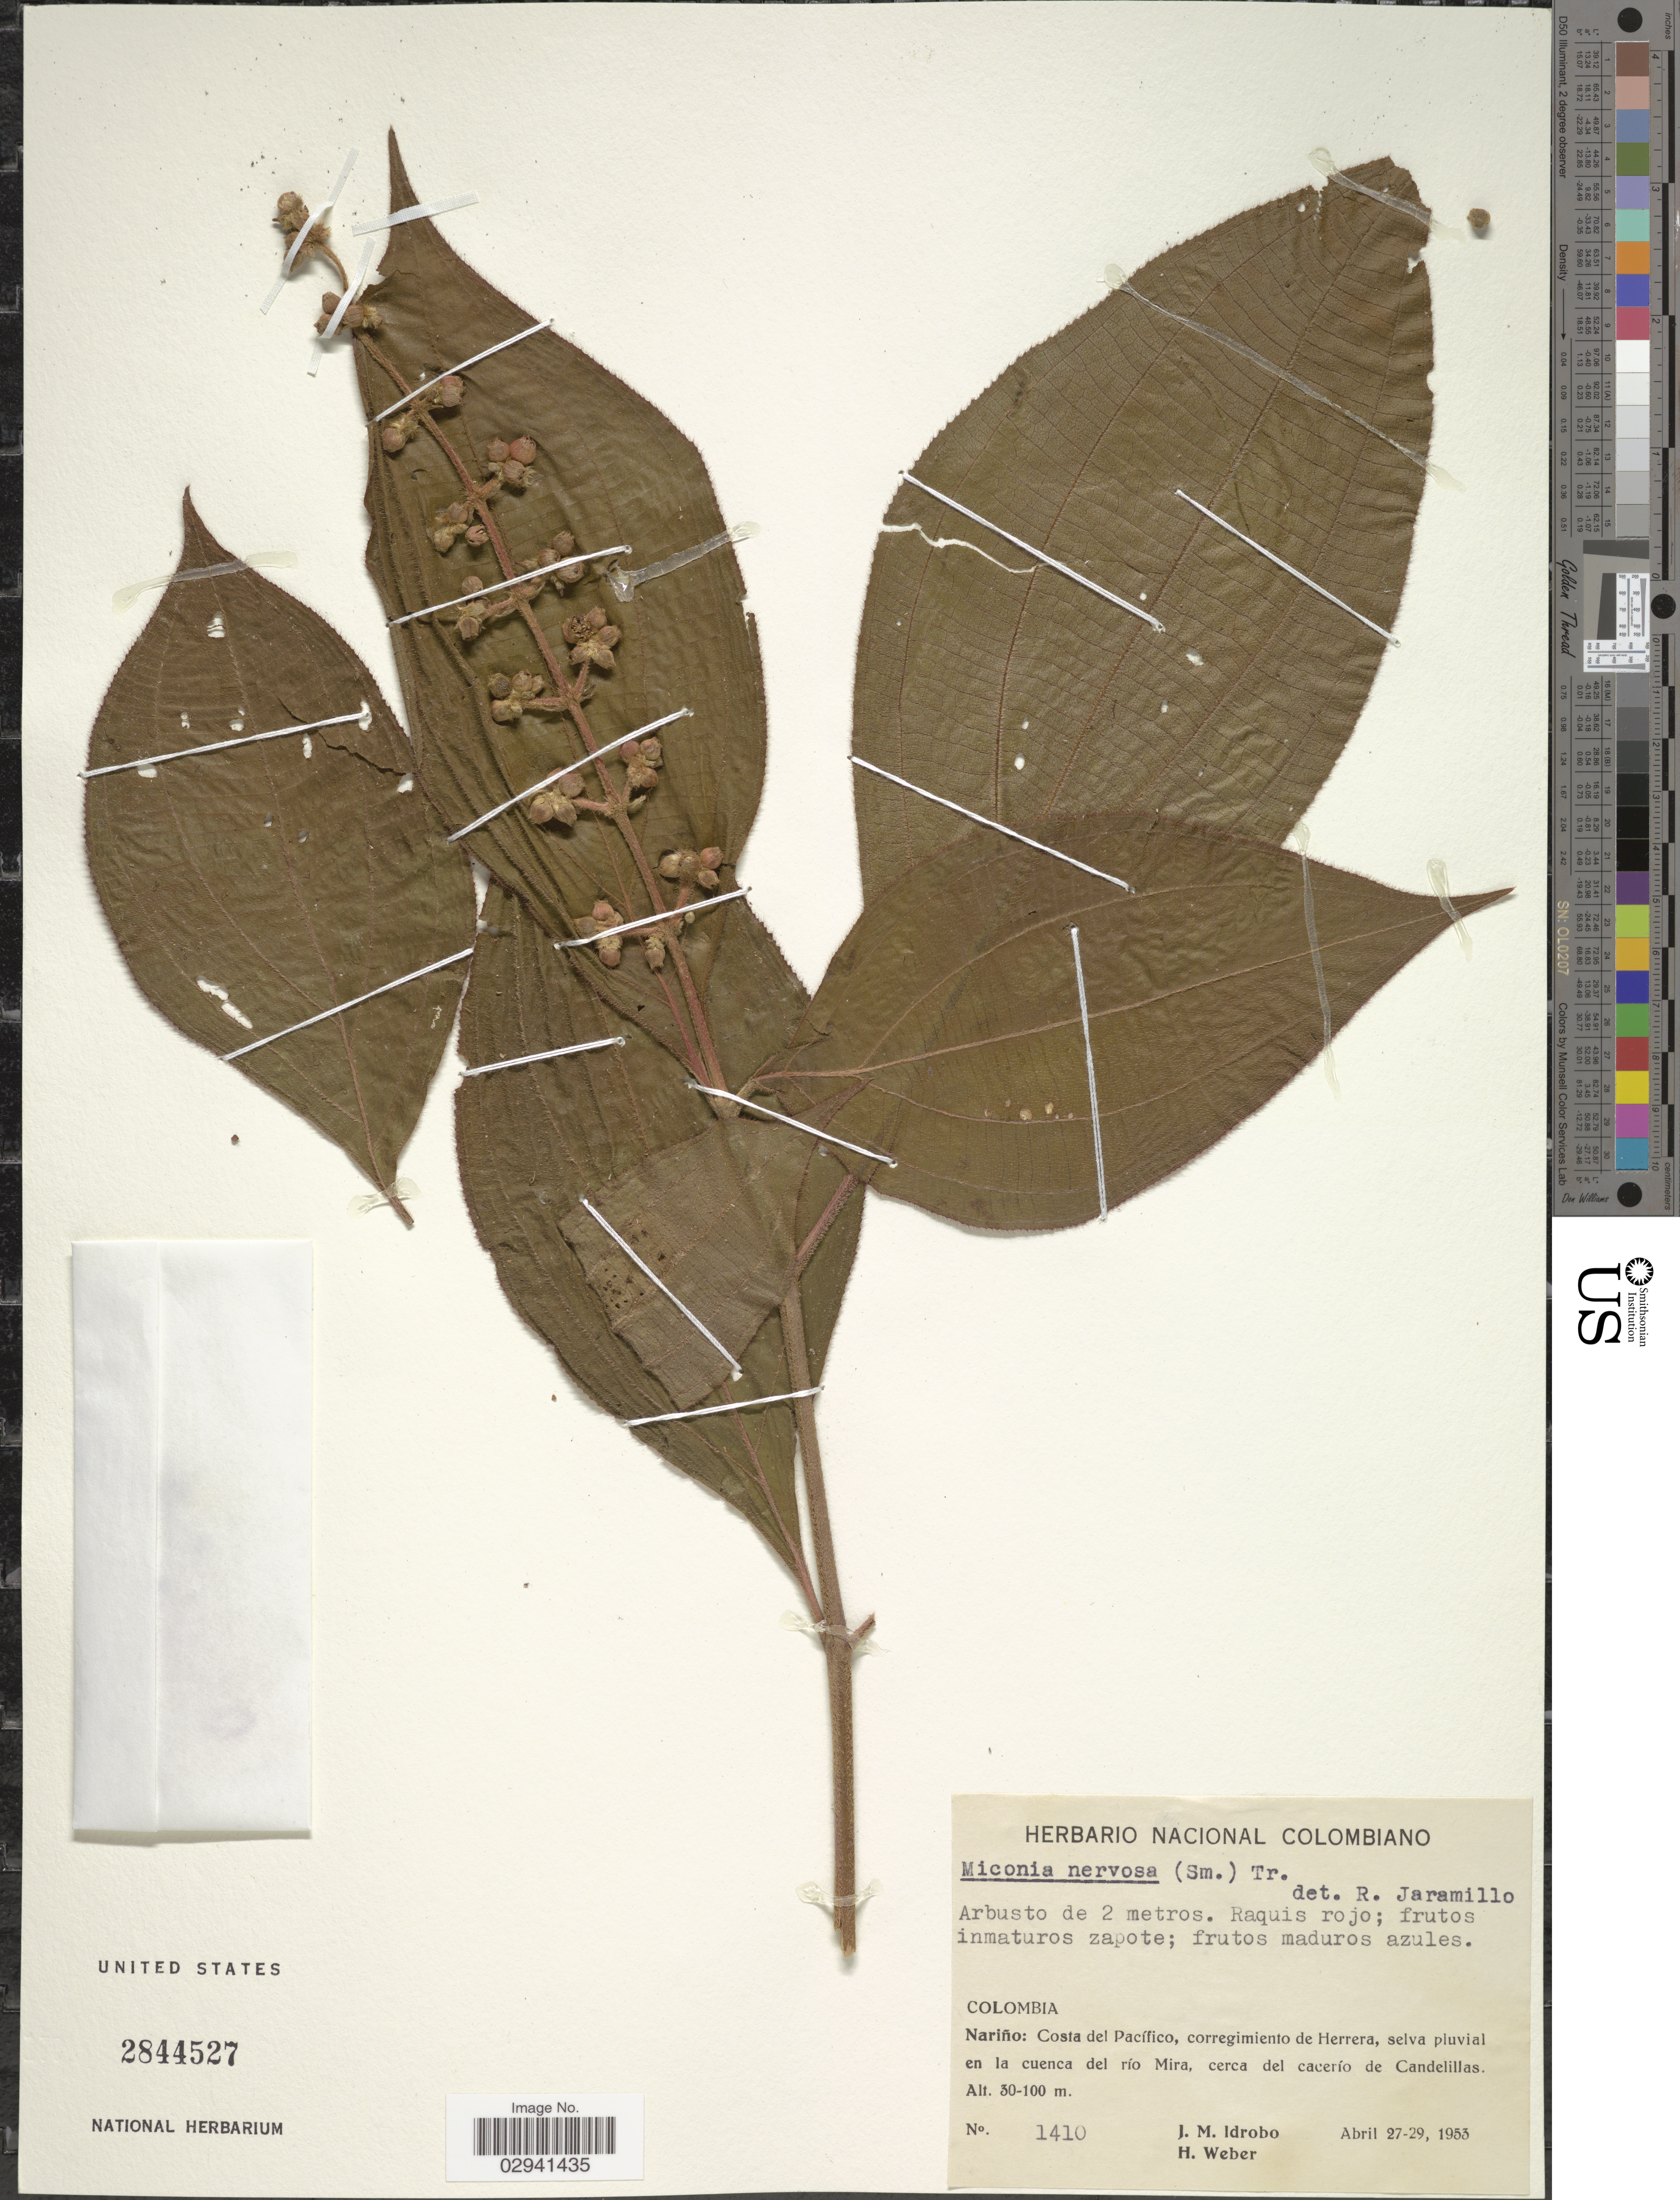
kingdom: Plantae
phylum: Tracheophyta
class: Magnoliopsida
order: Myrtales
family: Melastomataceae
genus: Miconia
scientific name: Miconia nervosa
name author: (Sm.) Triana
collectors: J. M. Idrobo & H. Weber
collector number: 1410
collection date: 1953-04-27/1953-04-29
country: Colombia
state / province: Nariño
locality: Costa del Pacífico, corregimiento de Herrera, selva pluvial en la cuenca del río Mira, cerca del cacerío de Candelillas.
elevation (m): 30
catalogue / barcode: US 2844527